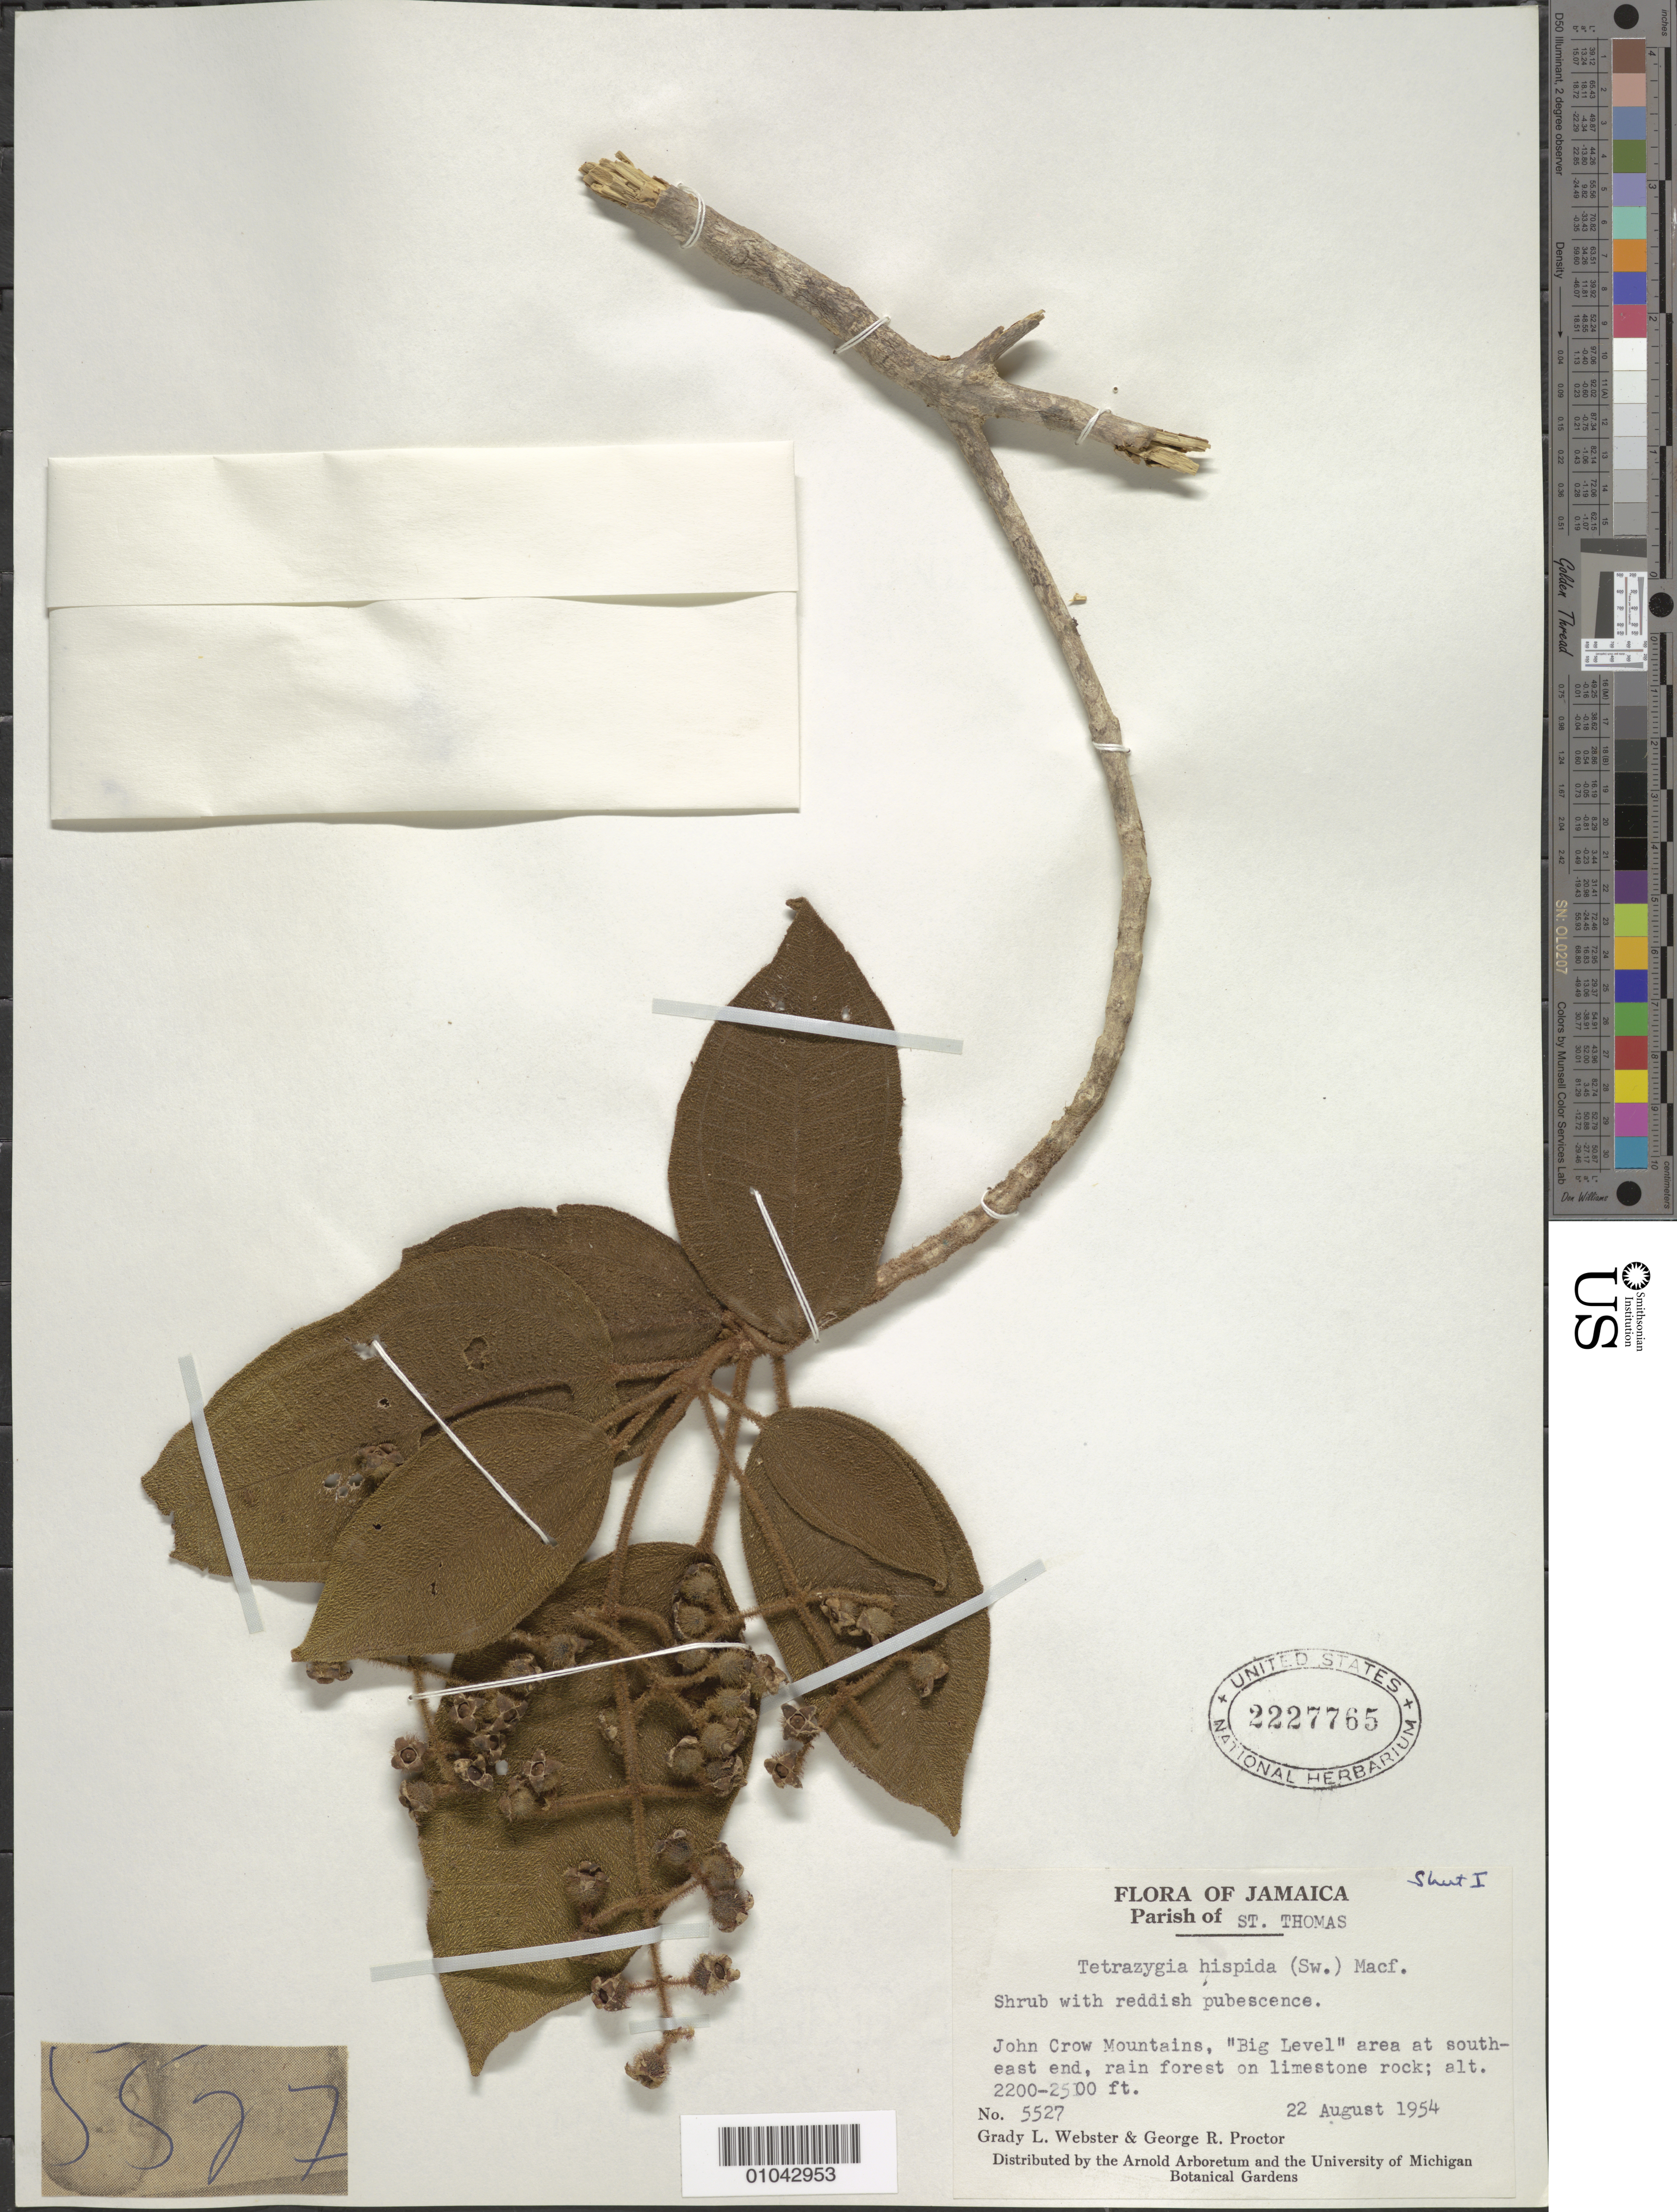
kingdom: Plantae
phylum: Tracheophyta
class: Magnoliopsida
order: Myrtales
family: Melastomataceae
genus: Tetrazygia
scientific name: Tetrazygia hispida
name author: (Sw.) Macfad.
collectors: G. L. Webster & G. R. Proctor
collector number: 5527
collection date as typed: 22 Aug 1954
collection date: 1954-08-22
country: Jamaica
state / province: Saint Thomas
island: Jamaica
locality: John Crow Mountains, "Big Level" area at southeast end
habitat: Rainforest on limestone rock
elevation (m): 671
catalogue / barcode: US 2227765